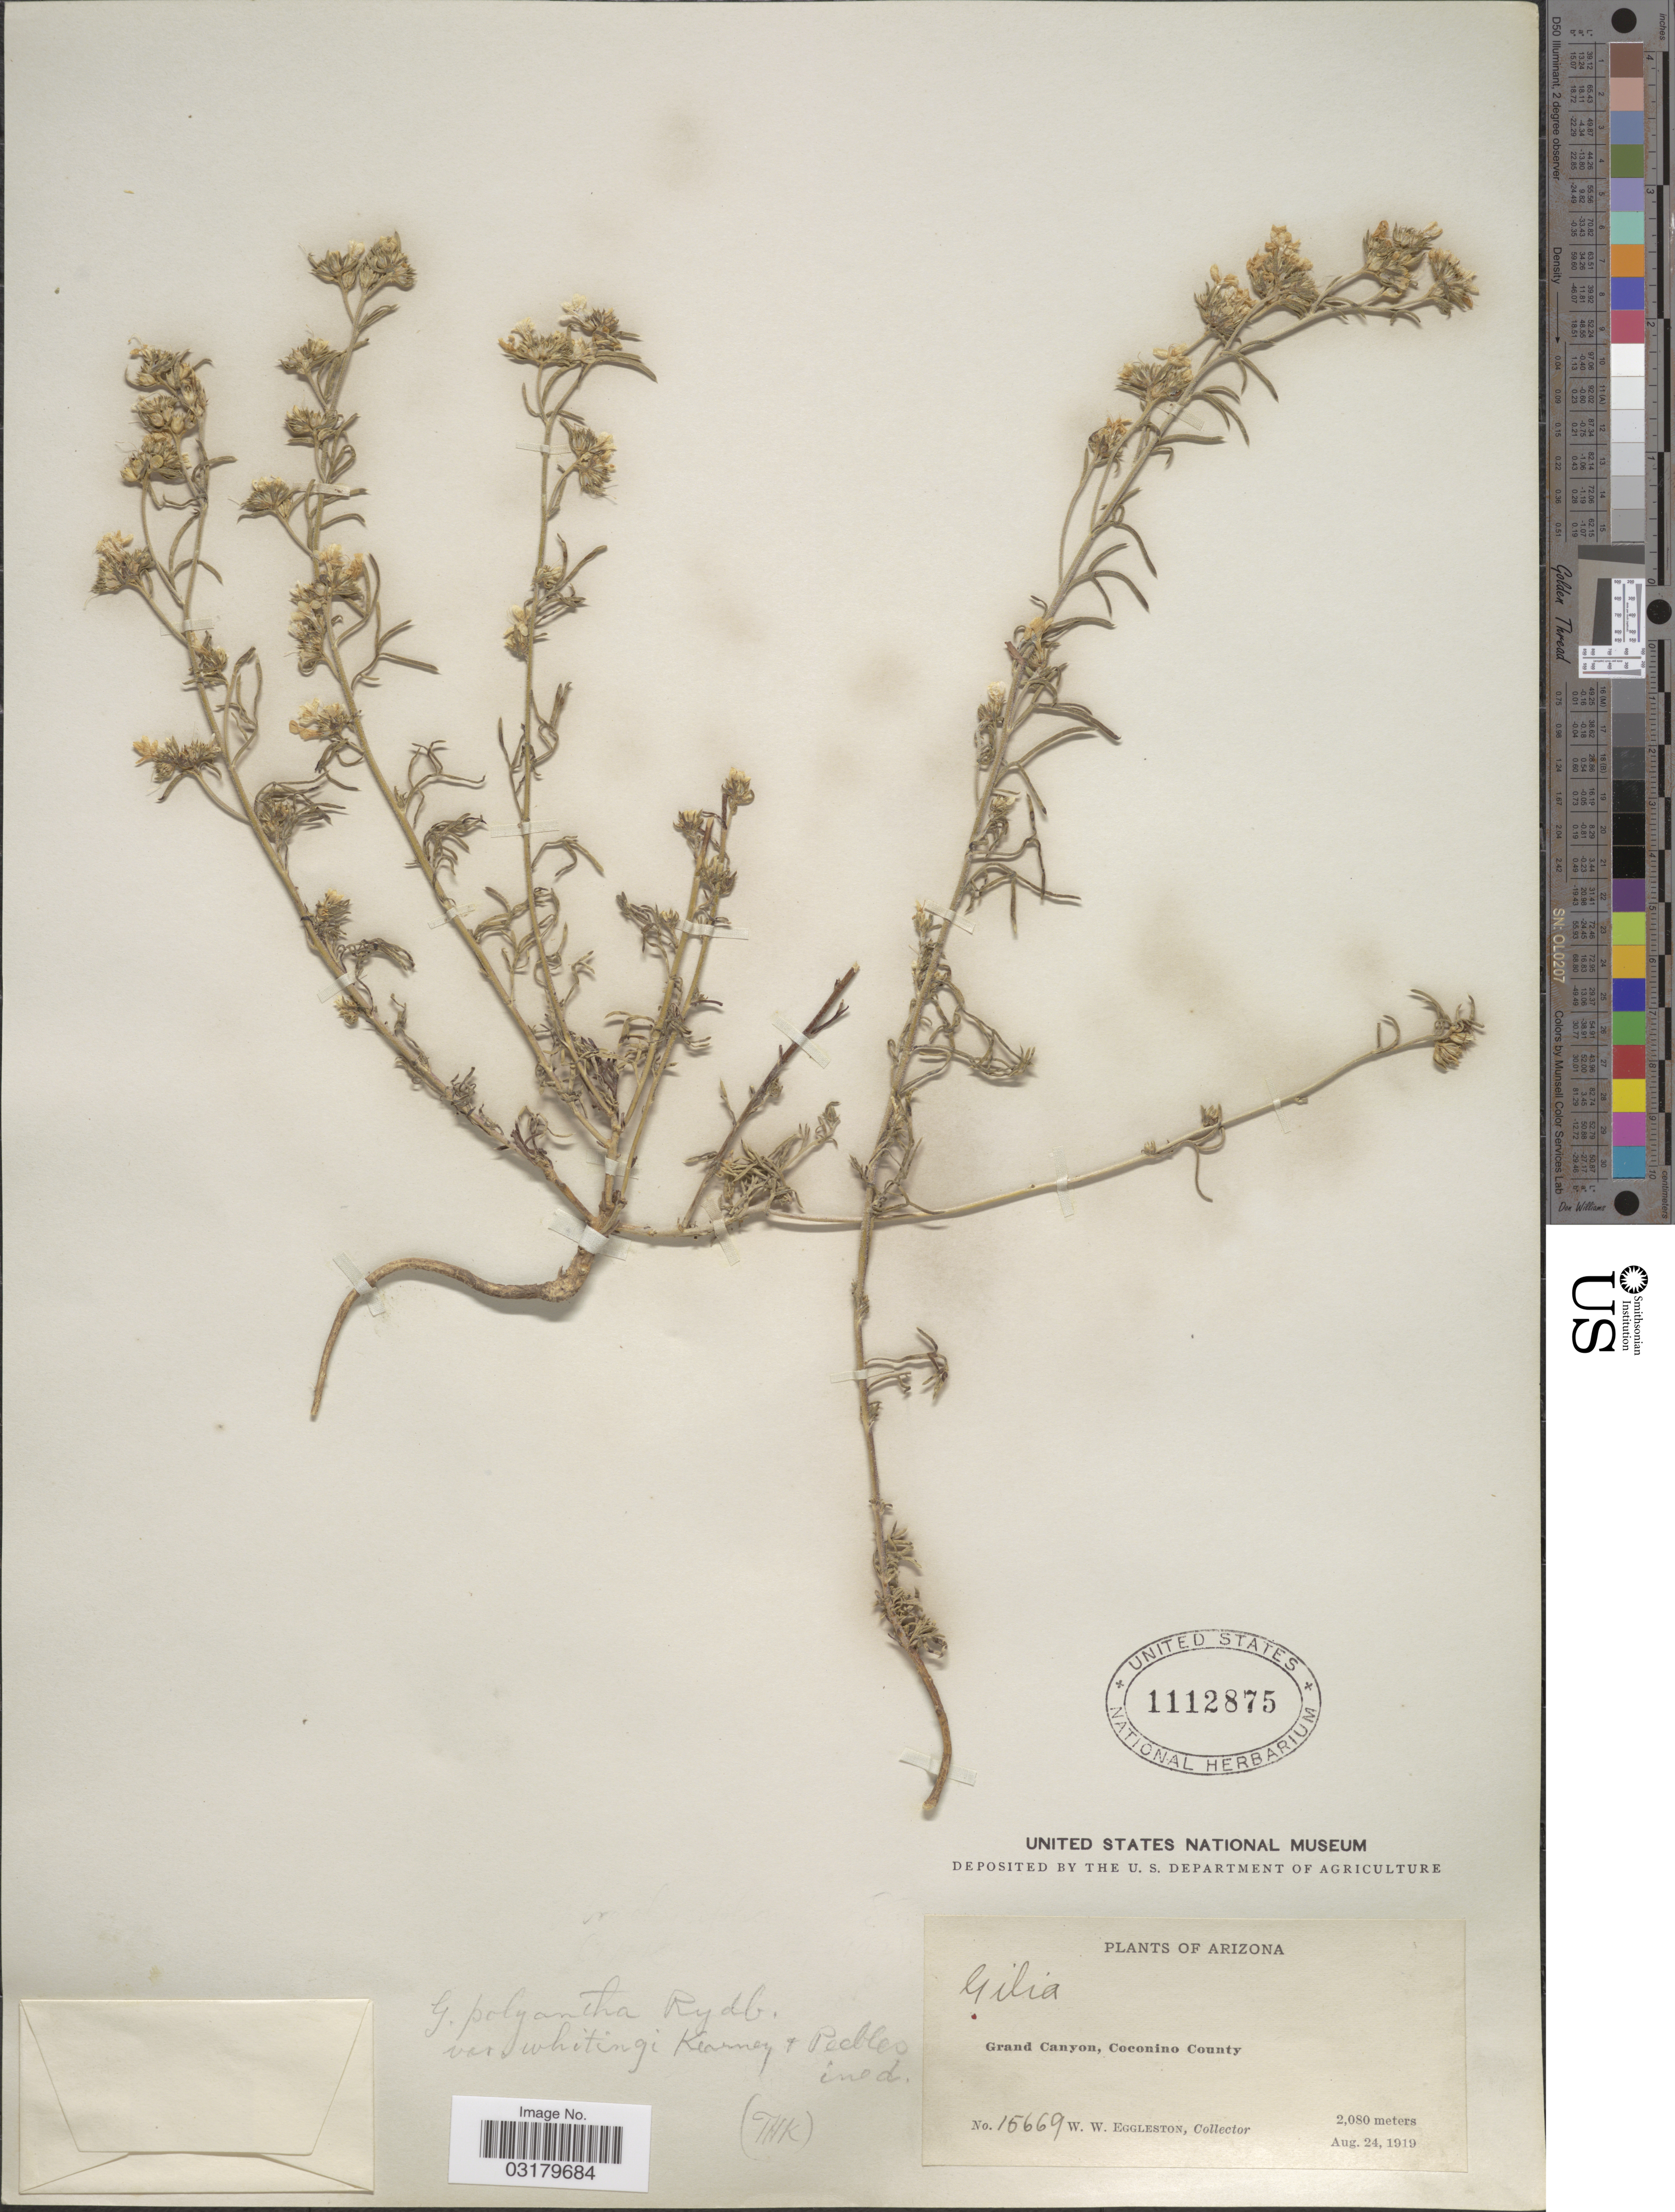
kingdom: Plantae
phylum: Tracheophyta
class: Magnoliopsida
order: Ericales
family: Polemoniaceae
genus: Ipomopsis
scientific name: Ipomopsis multiflora subsp. whitingii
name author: (Kearney & Peebles) Wilken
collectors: W. W. Eggleston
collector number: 15669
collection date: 1919-08-24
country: United States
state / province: Arizona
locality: Grand Canyon, Coconino County.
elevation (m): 2080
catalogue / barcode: US 1112875